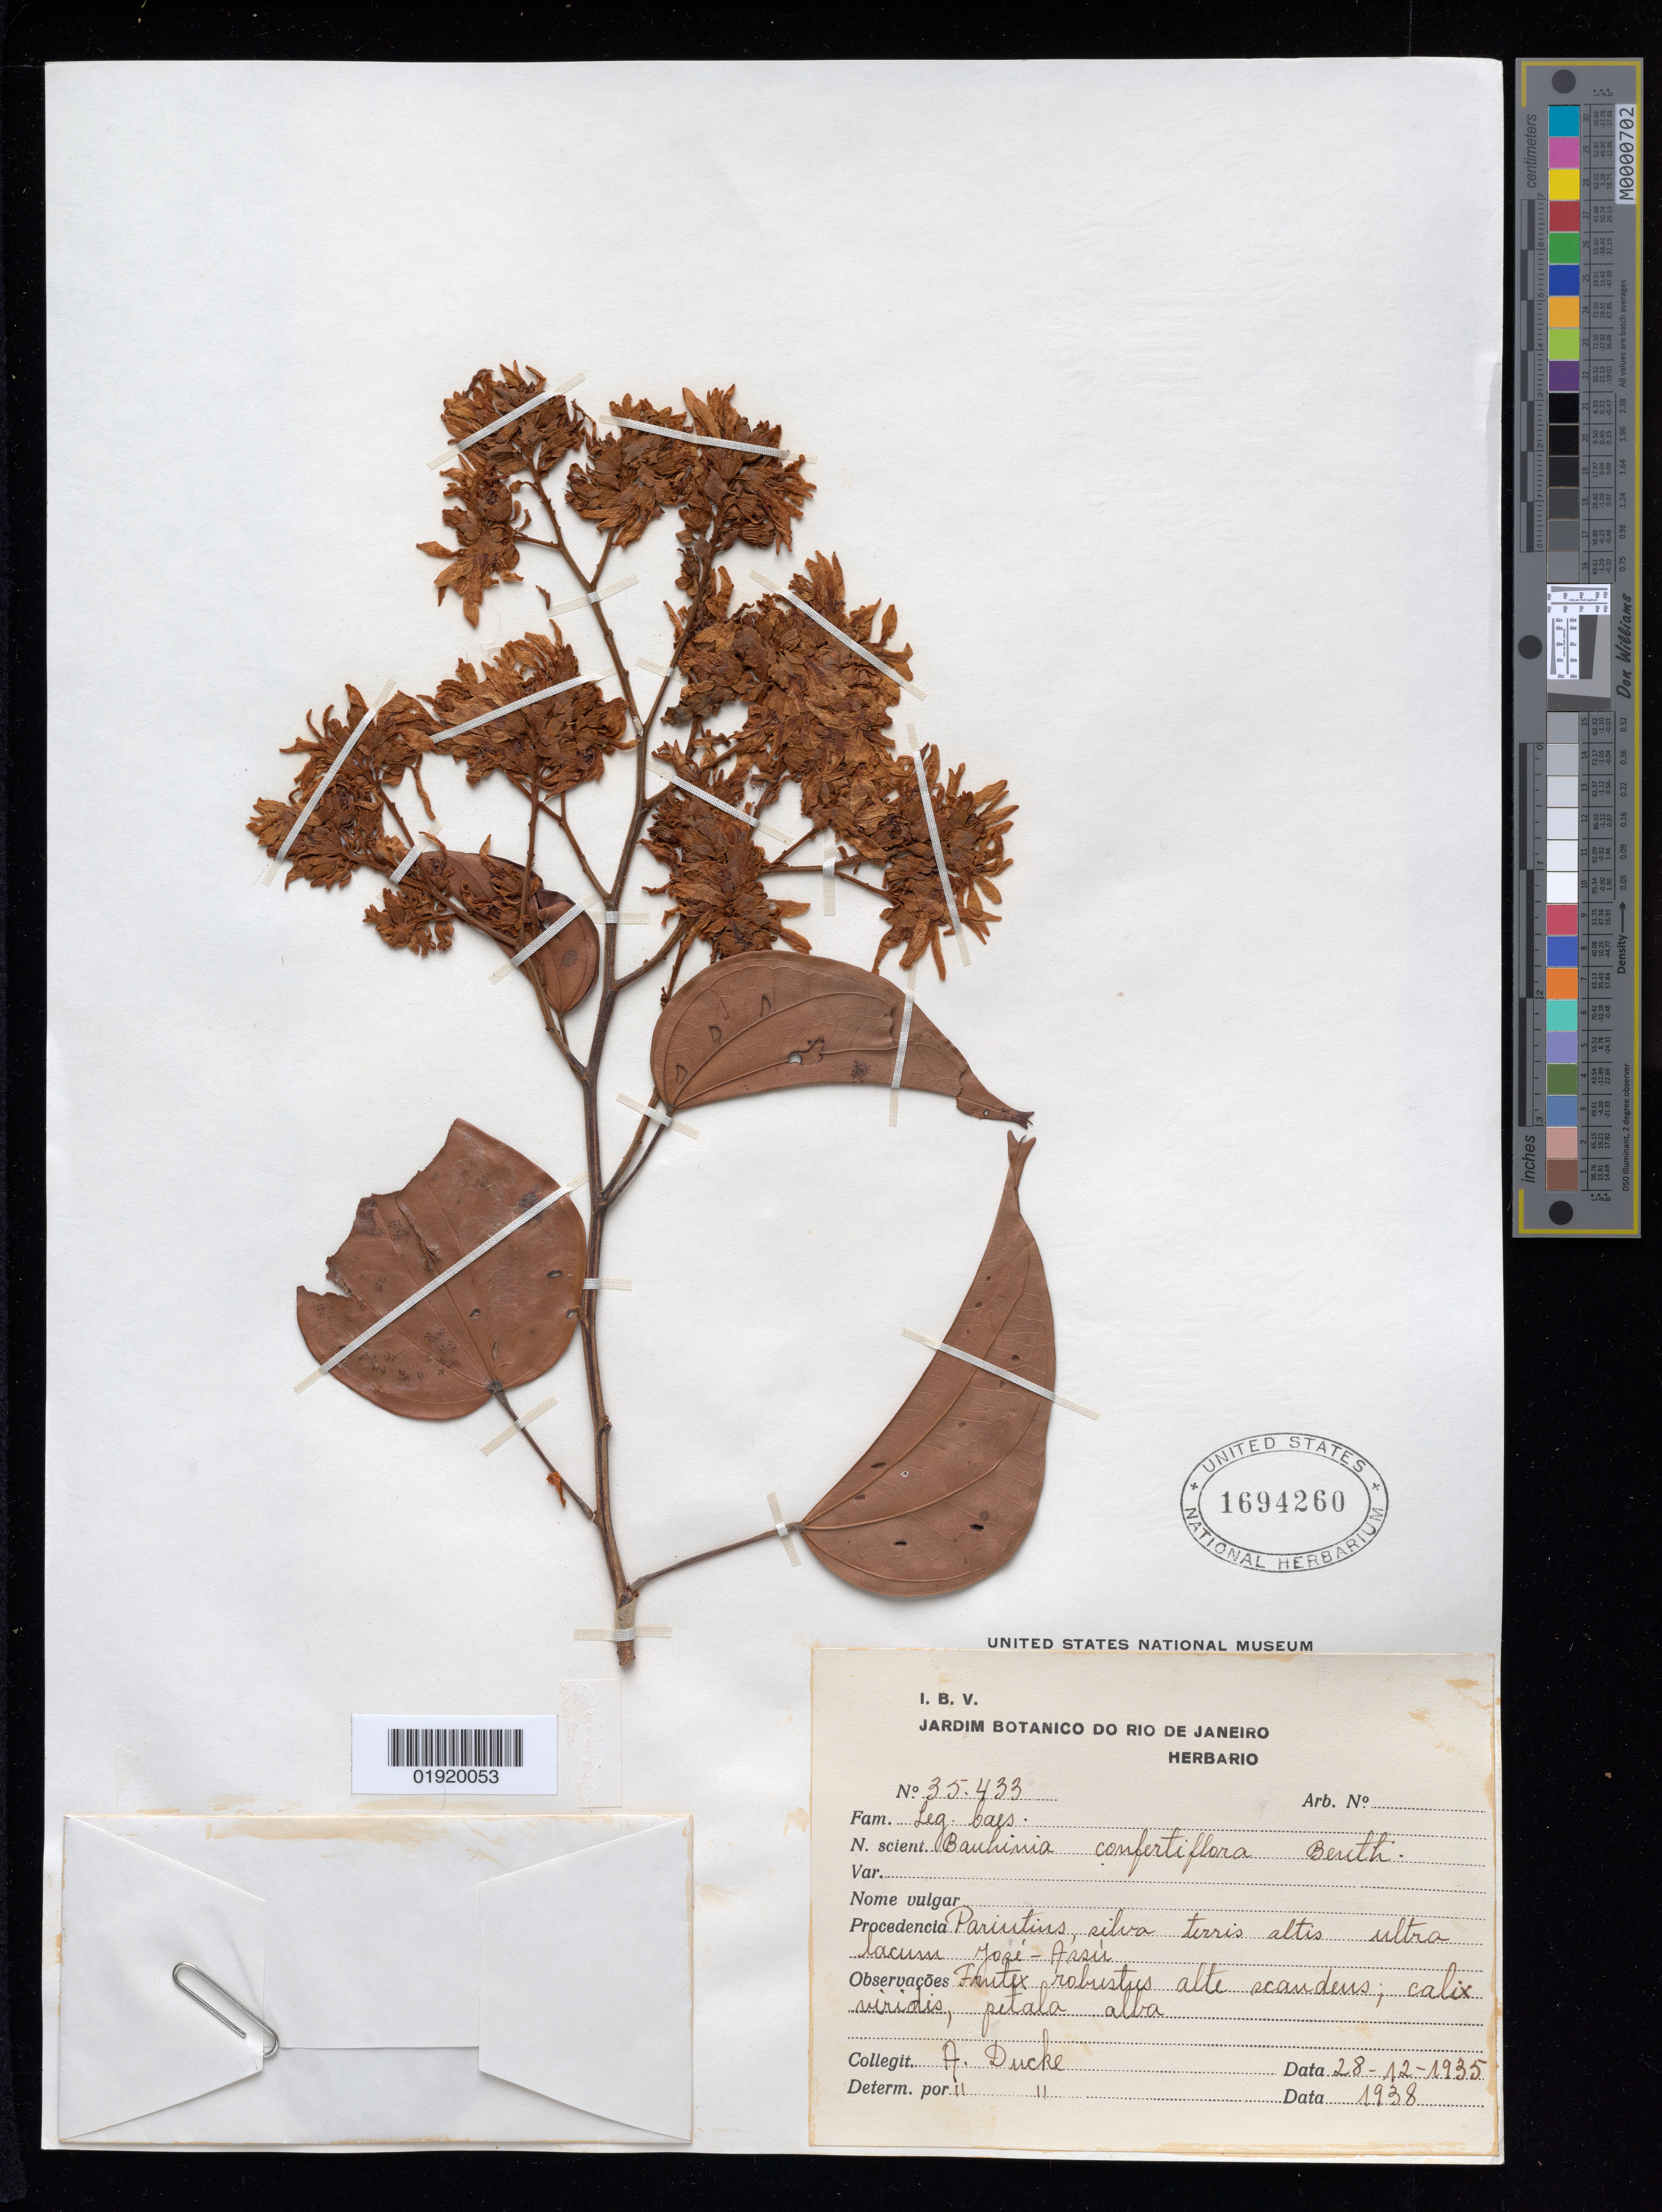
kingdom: Plantae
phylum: Tracheophyta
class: Magnoliopsida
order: Fabales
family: Fabaceae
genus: Bauhinia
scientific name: Bauhinia stenopetala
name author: Ducke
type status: Isotype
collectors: A. Ducke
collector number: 35433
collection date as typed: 28 Dec 1935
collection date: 1935-12-28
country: Brazil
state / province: Amazonas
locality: Parintius, silva terris altis ultra lacum Jose-Assu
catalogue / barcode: US 1694260